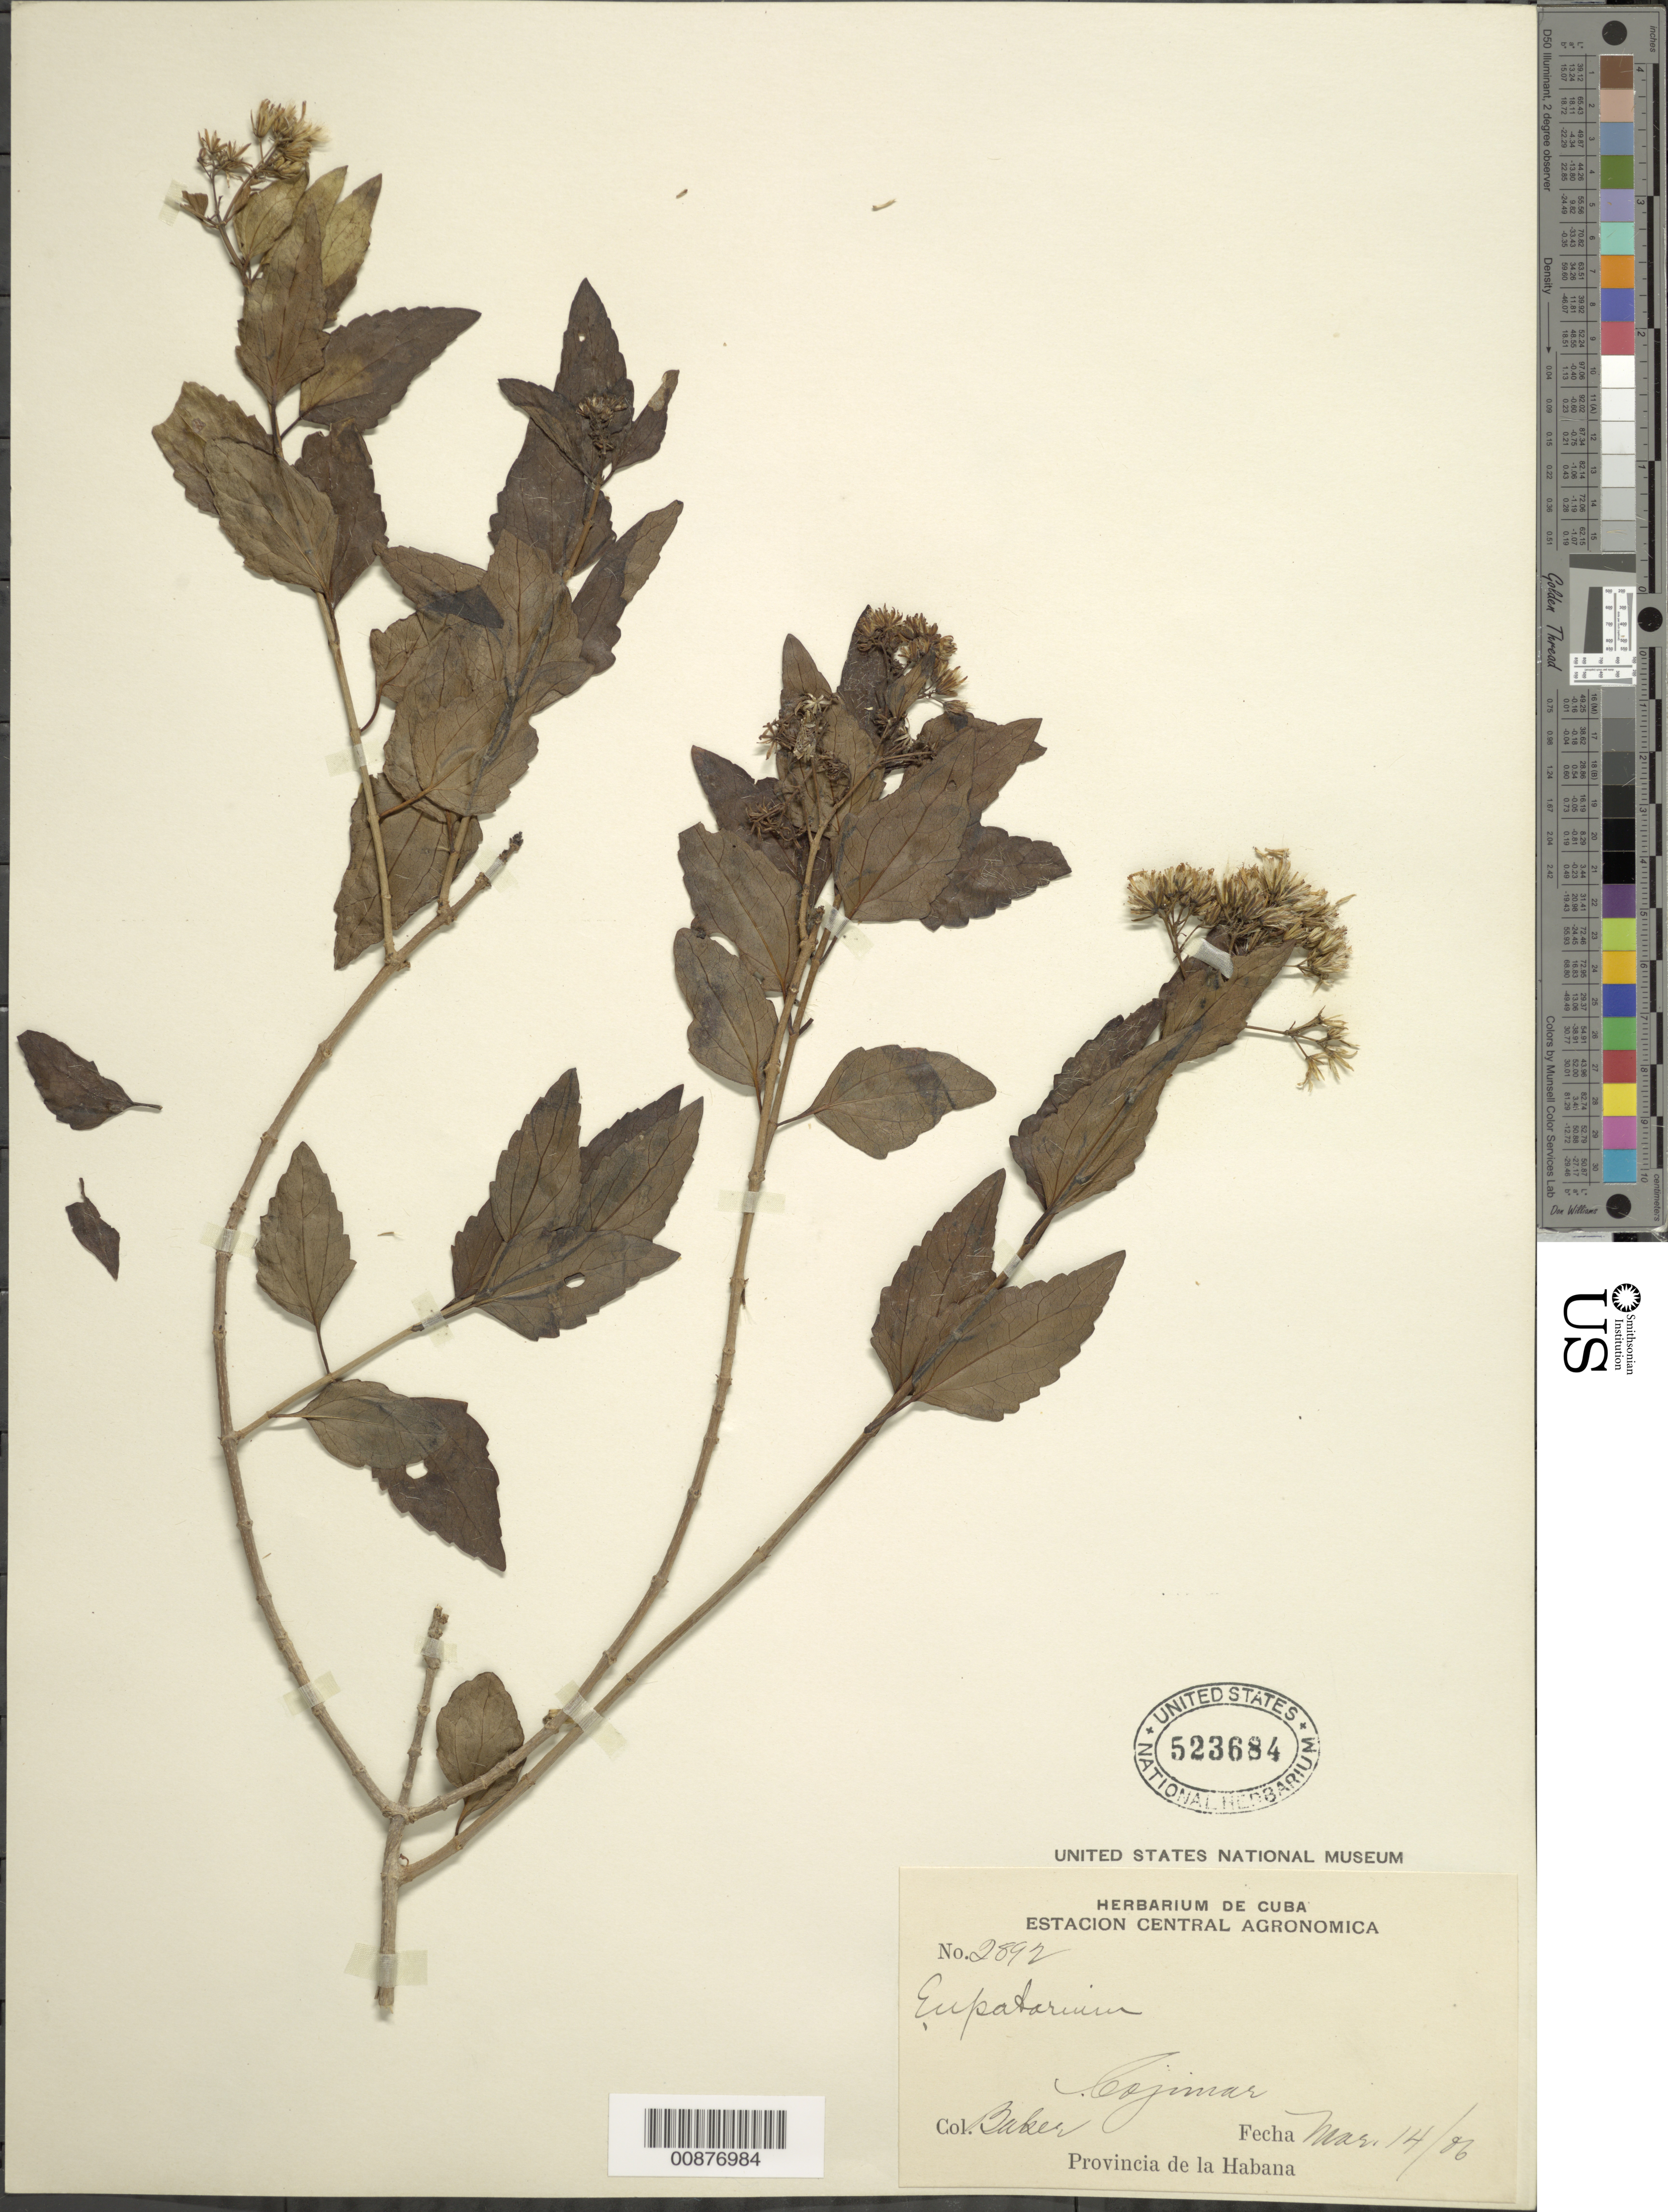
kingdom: Plantae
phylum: Tracheophyta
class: Magnoliopsida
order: Asterales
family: Asteraceae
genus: Ageratina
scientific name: Ageratina havanensis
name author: (Kunth) R.M. King & H. Rob.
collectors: C. F. Baker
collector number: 2892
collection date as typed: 14 Mar 1906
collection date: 1906-03-14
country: Cuba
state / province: La Habana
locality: Cojimar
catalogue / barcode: US 523684